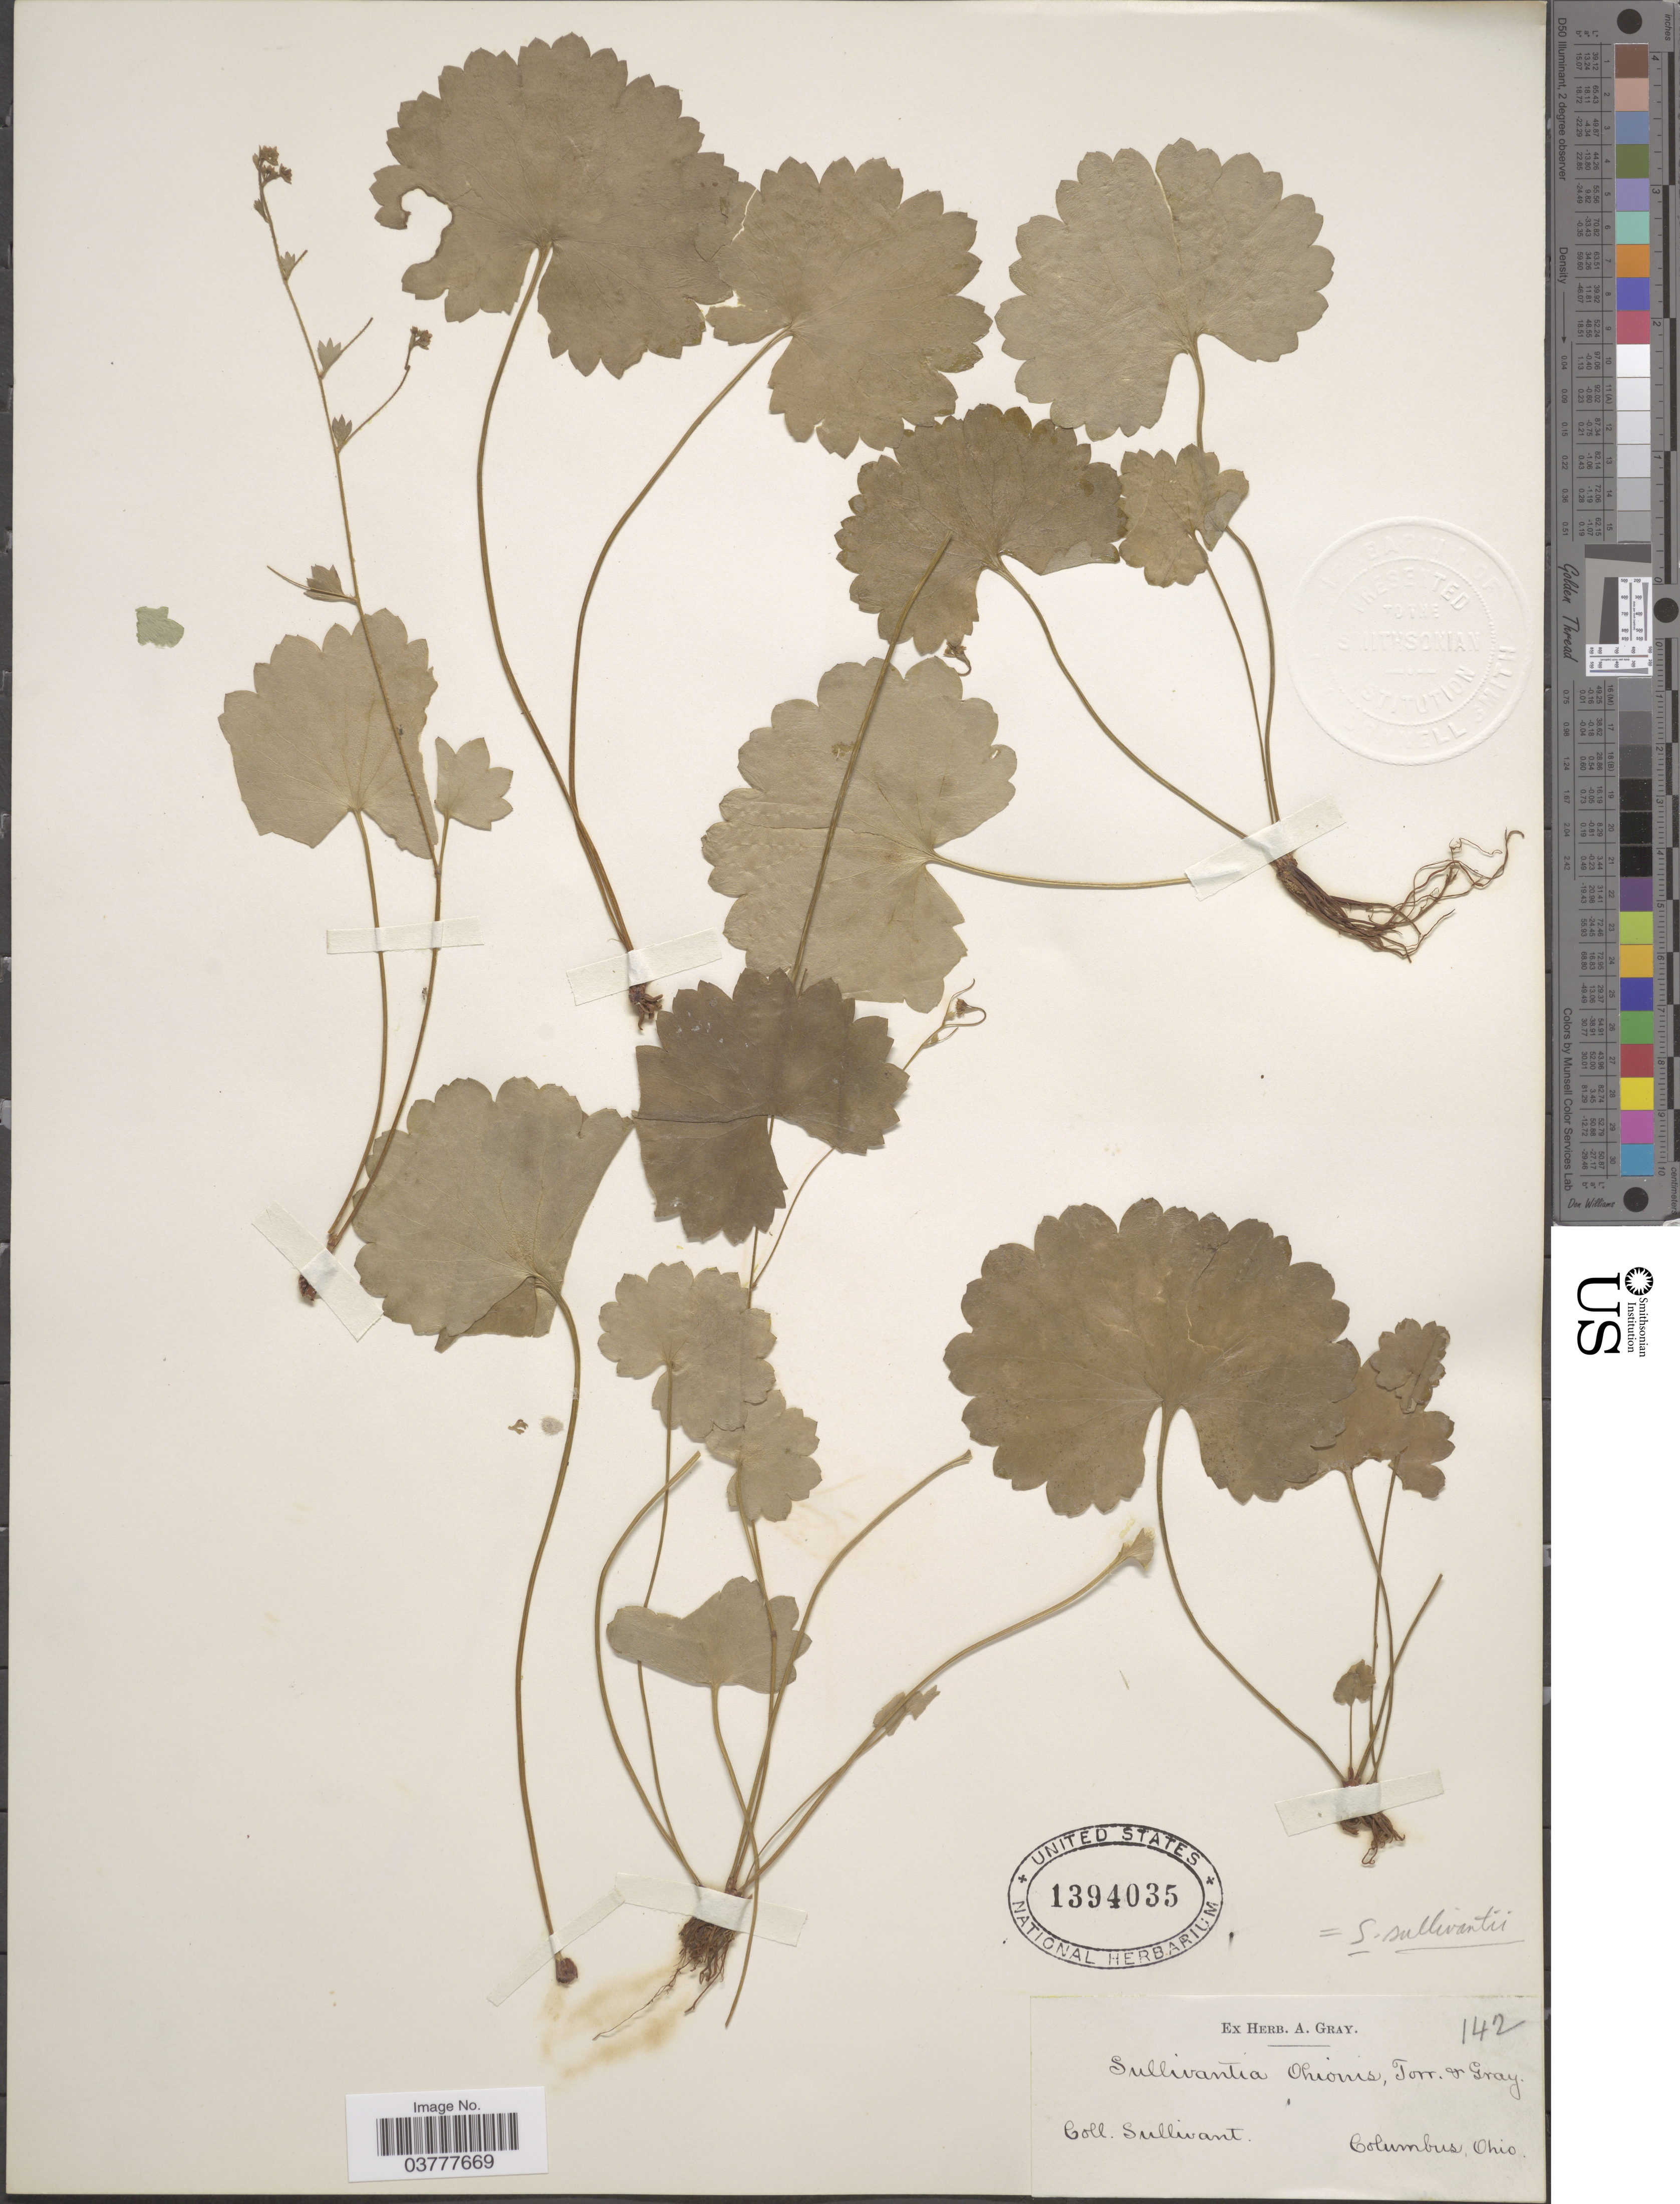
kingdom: Plantae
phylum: Tracheophyta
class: Magnoliopsida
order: Saxifragales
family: Saxifragaceae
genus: Sullivantia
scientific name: Sullivantia sullivantii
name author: (Torr. & A. Gray) Britton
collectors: Sullivant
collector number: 142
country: United States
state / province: Ohio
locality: Columbus.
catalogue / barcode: US 1394035